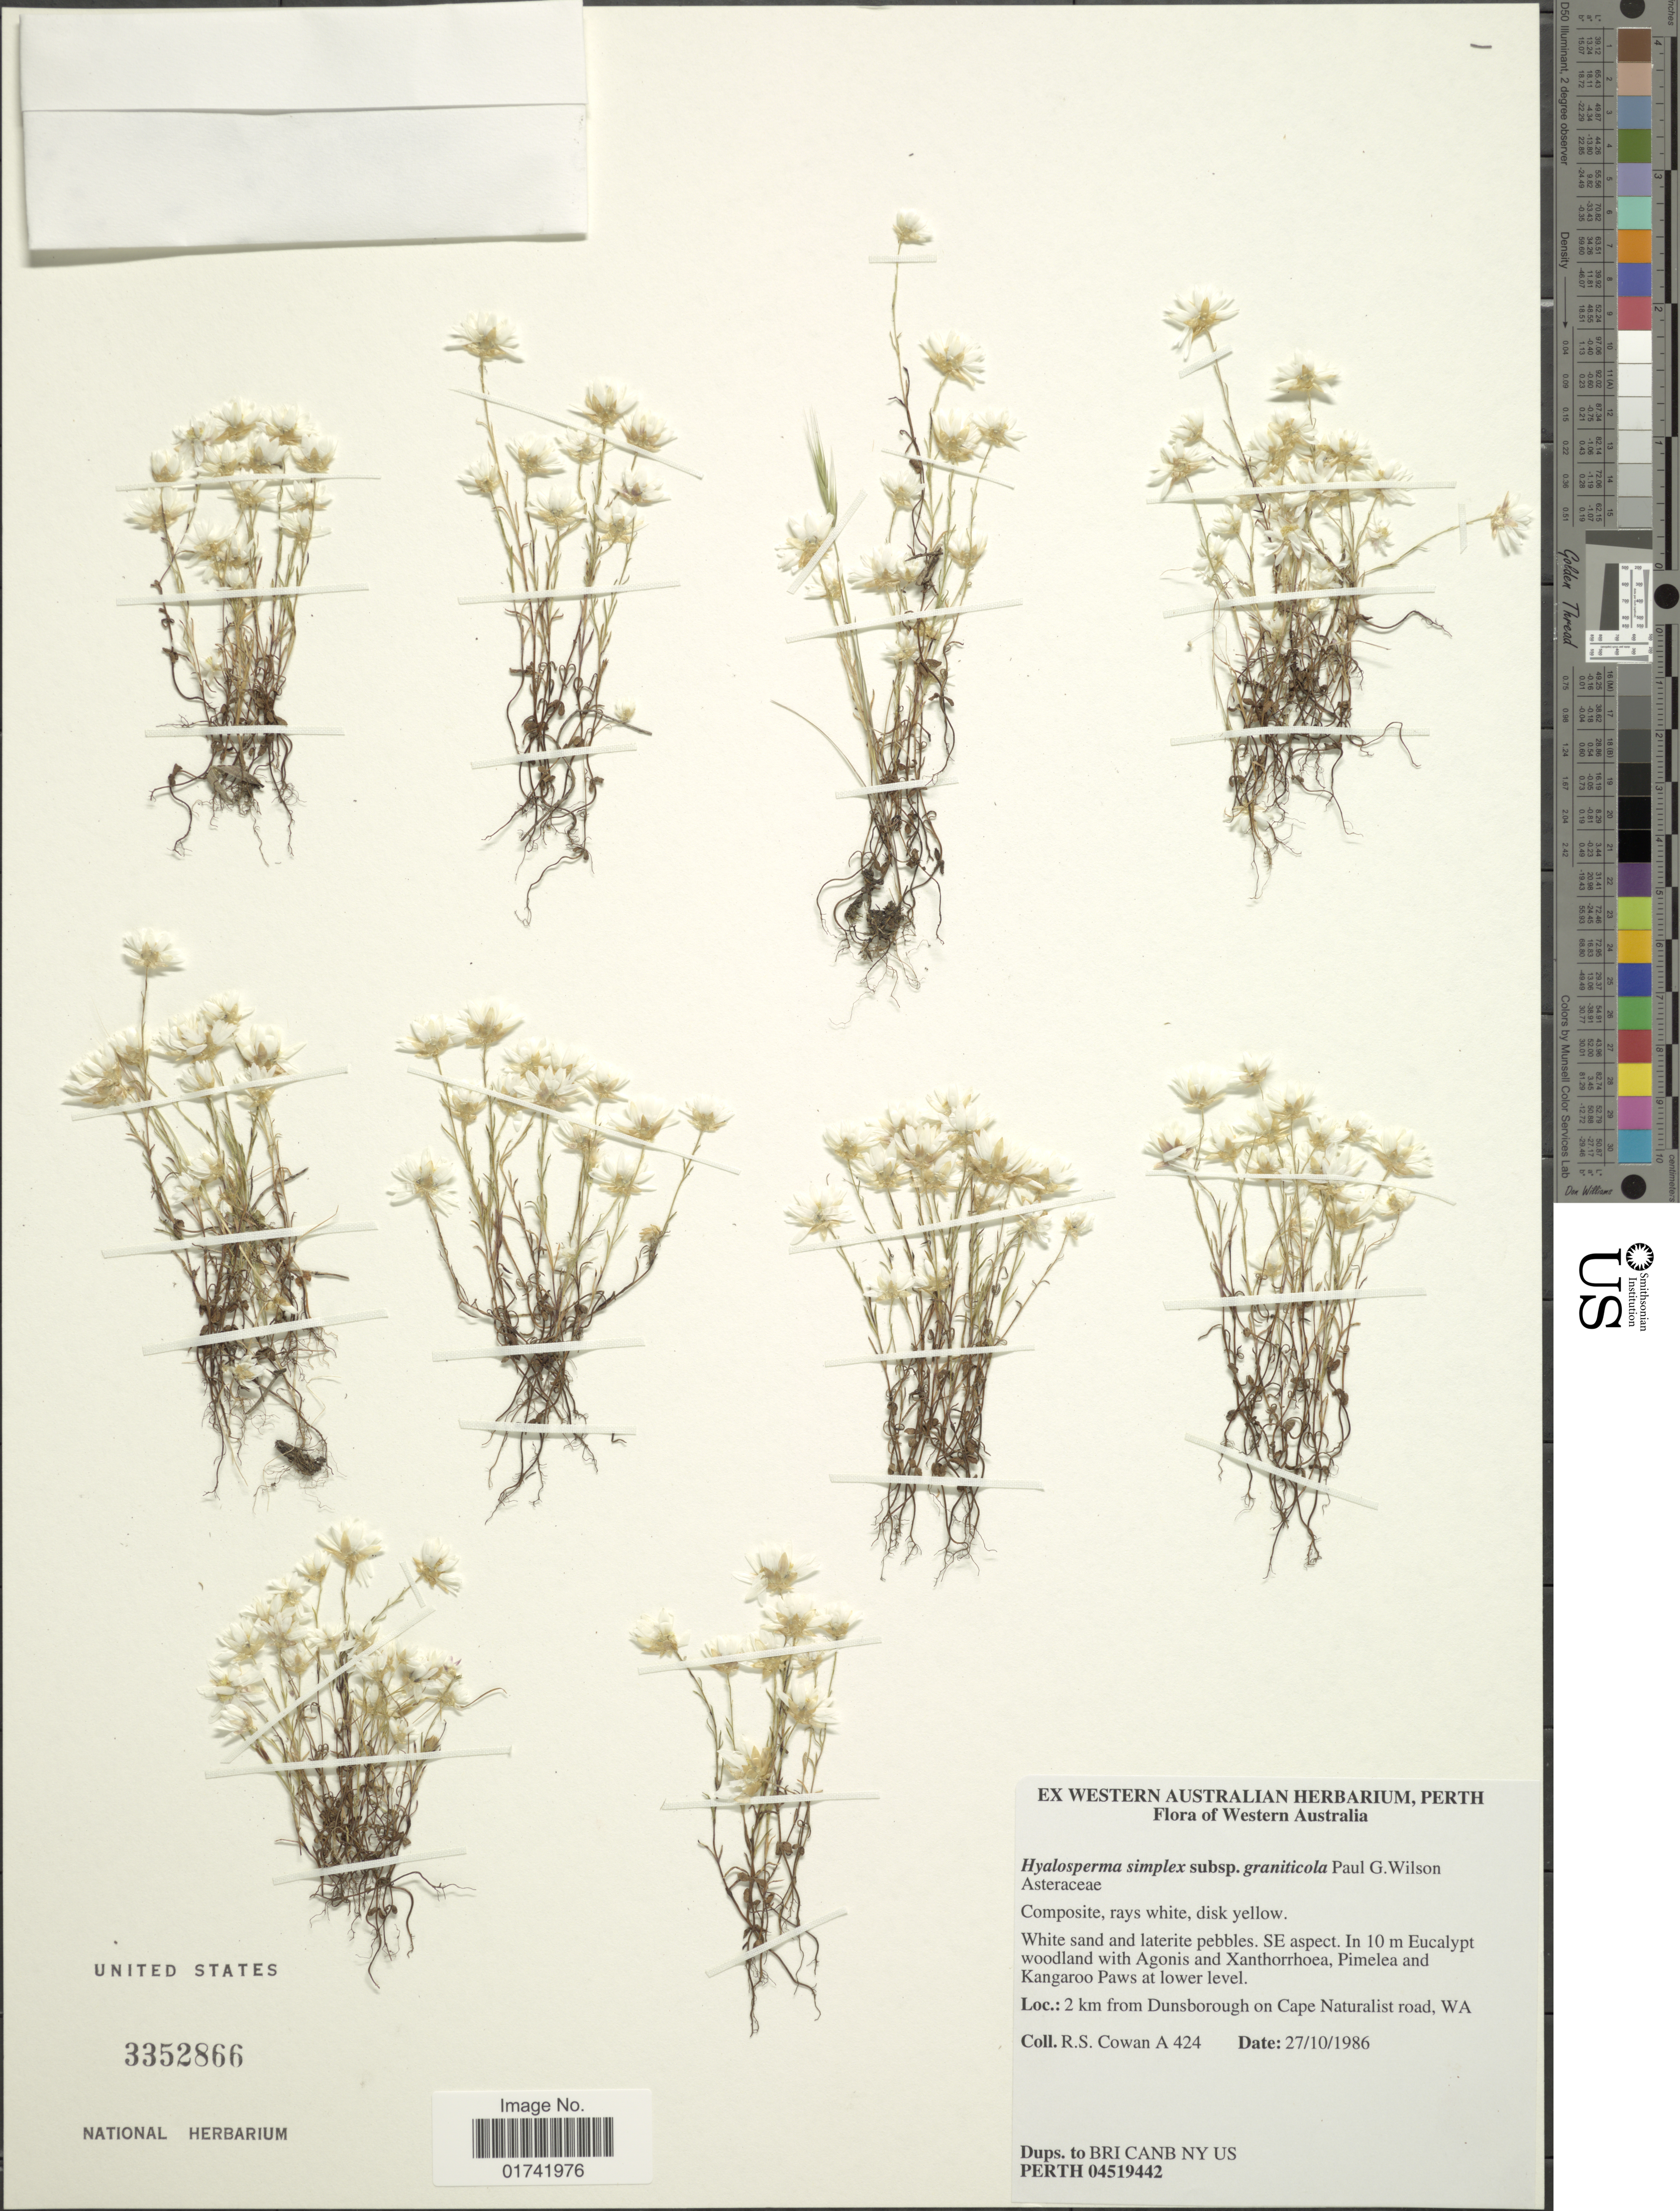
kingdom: Plantae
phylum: Tracheophyta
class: Magnoliopsida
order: Asterales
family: Asteraceae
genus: Hyalosperma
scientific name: Hyalosperma simplex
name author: (Steetz) Paul G. Wilson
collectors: R. S. Cowan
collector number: A 424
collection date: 1986-10-27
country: Australia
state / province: Western Australia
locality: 2 kms from Dunsborough on Cape Naturalist road, WA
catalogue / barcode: US 3352866